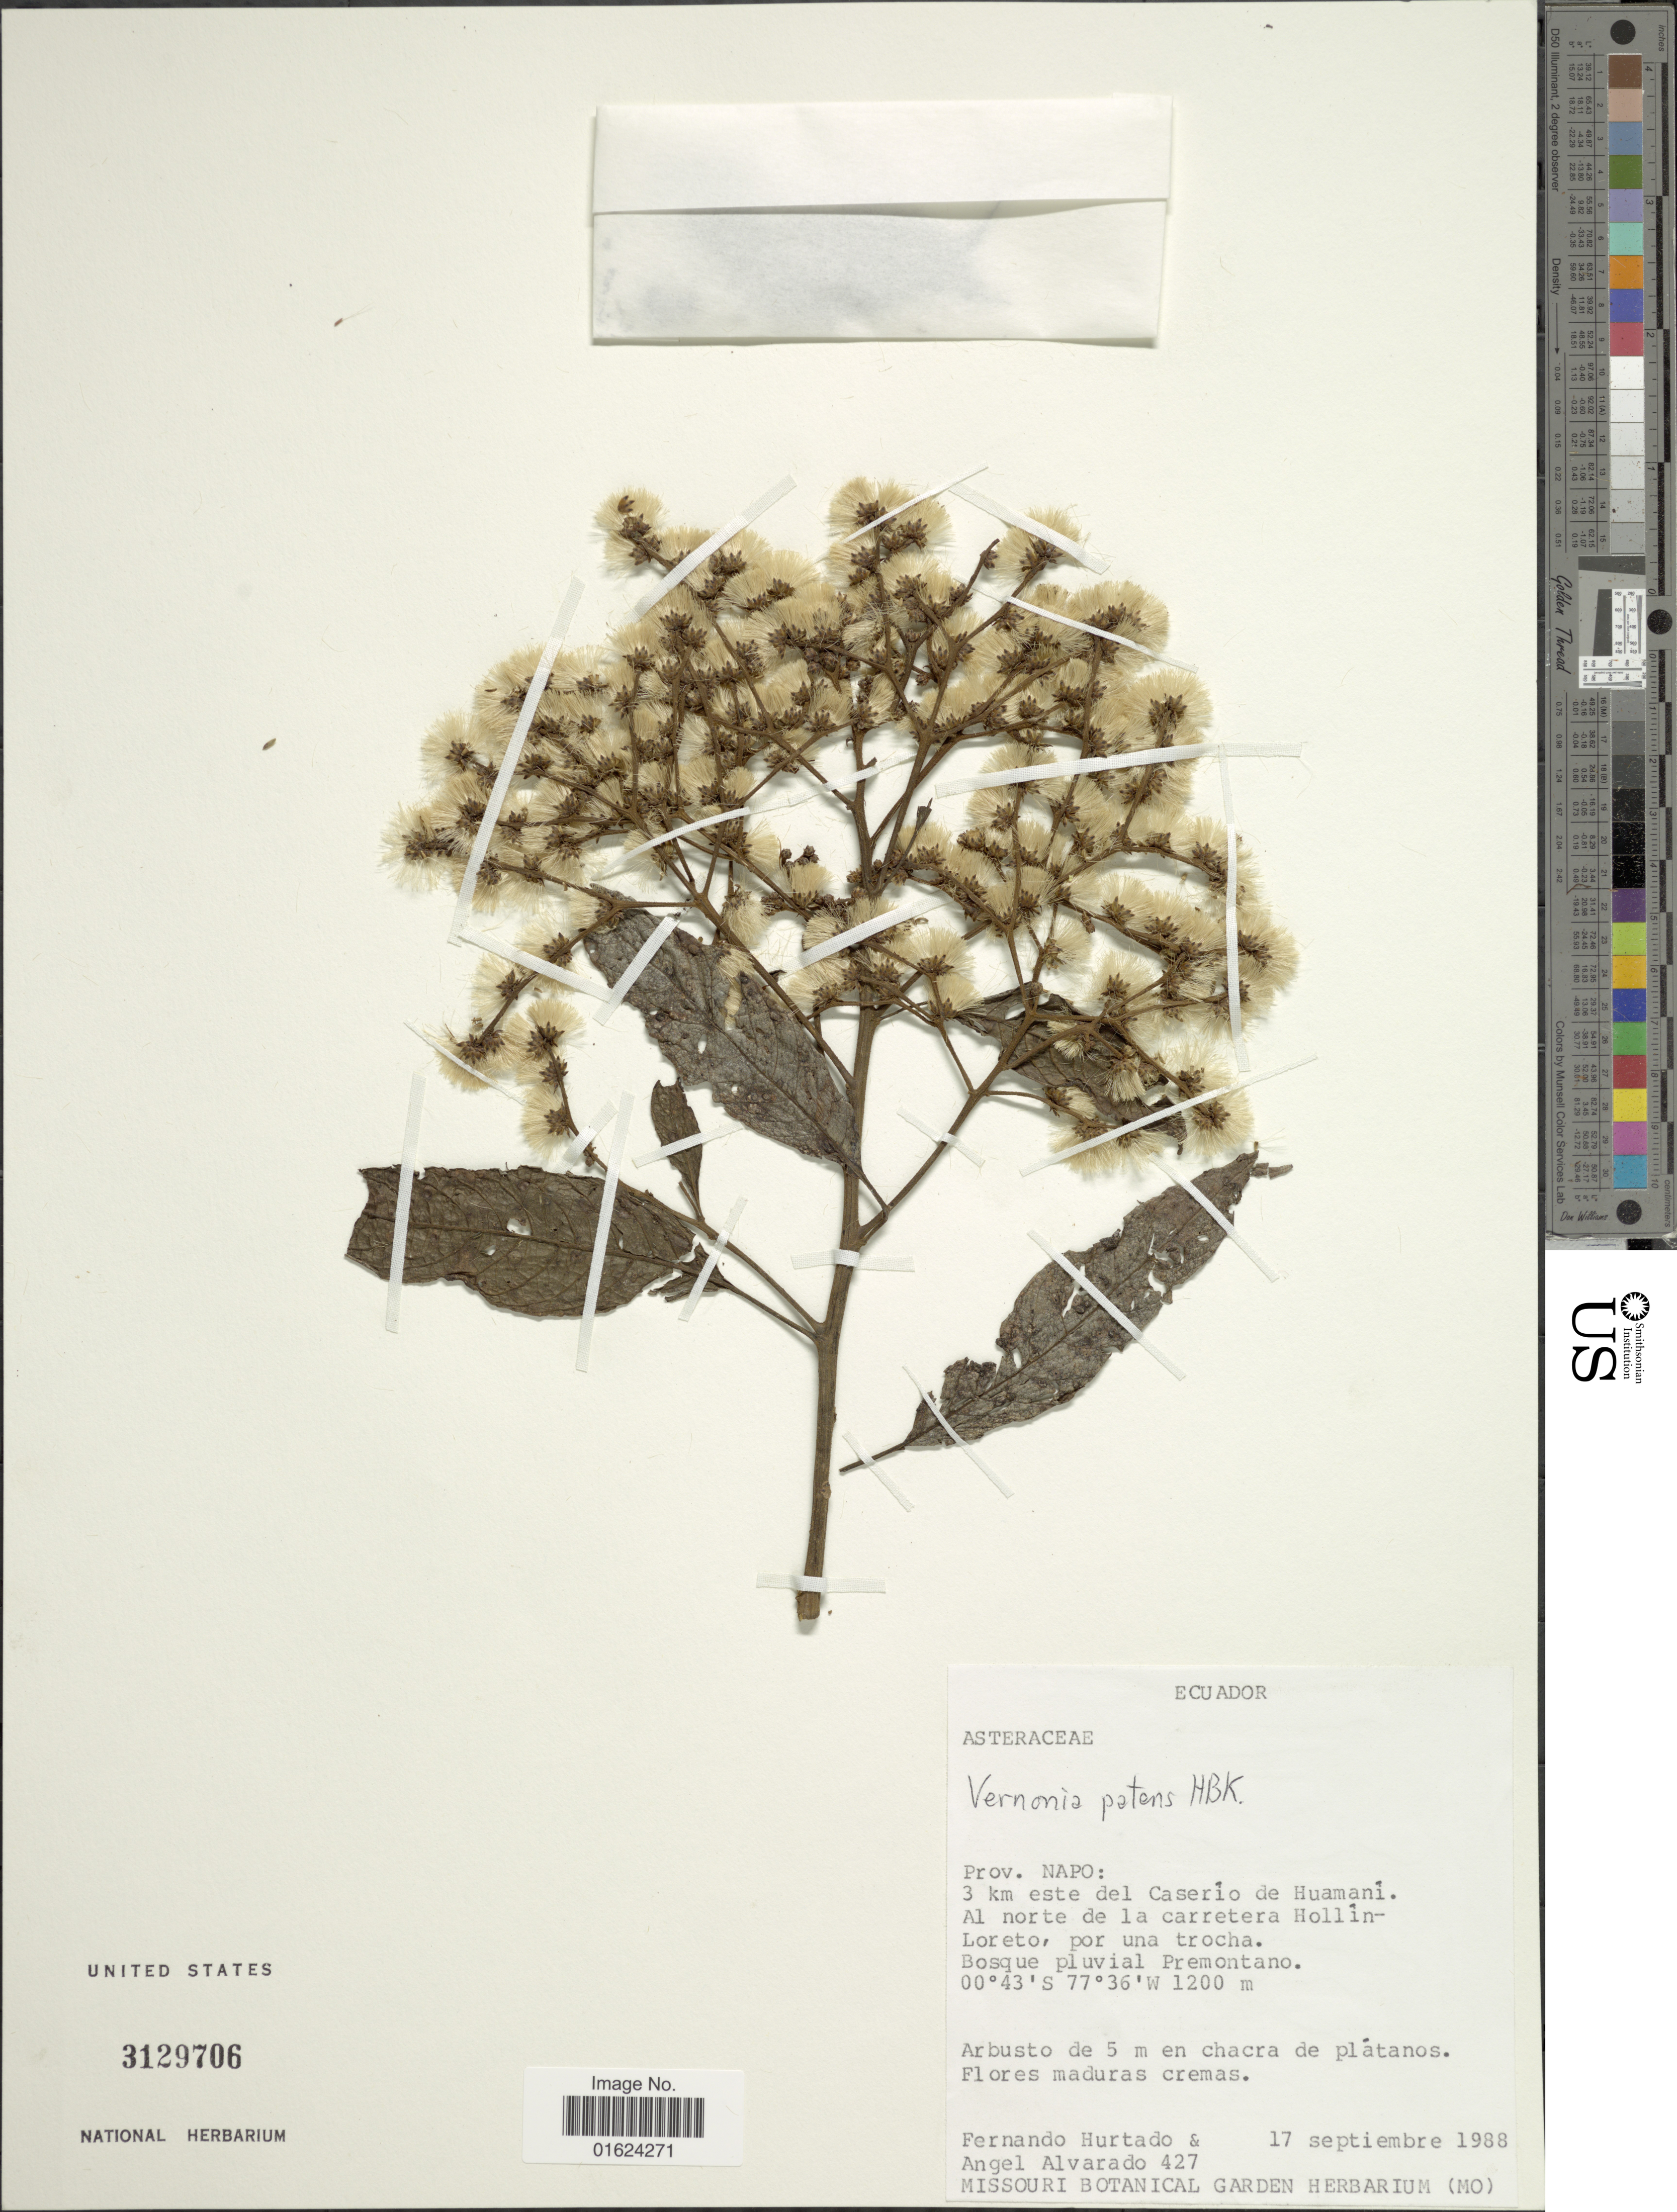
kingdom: Plantae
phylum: Tracheophyta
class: Magnoliopsida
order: Asterales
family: Asteraceae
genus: Vernonanthura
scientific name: Vernonanthura patens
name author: (Kunth) H. Rob.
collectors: F. Hurtado & A. Alvarado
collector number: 427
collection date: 1988-09-17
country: Ecuador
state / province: Napo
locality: Ecuador. Prov. Napo. 3 km este del Caserio de Huamani, Al norte de la carretera Hollin-Loreto, por una trocha.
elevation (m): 1200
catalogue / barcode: US 3129706